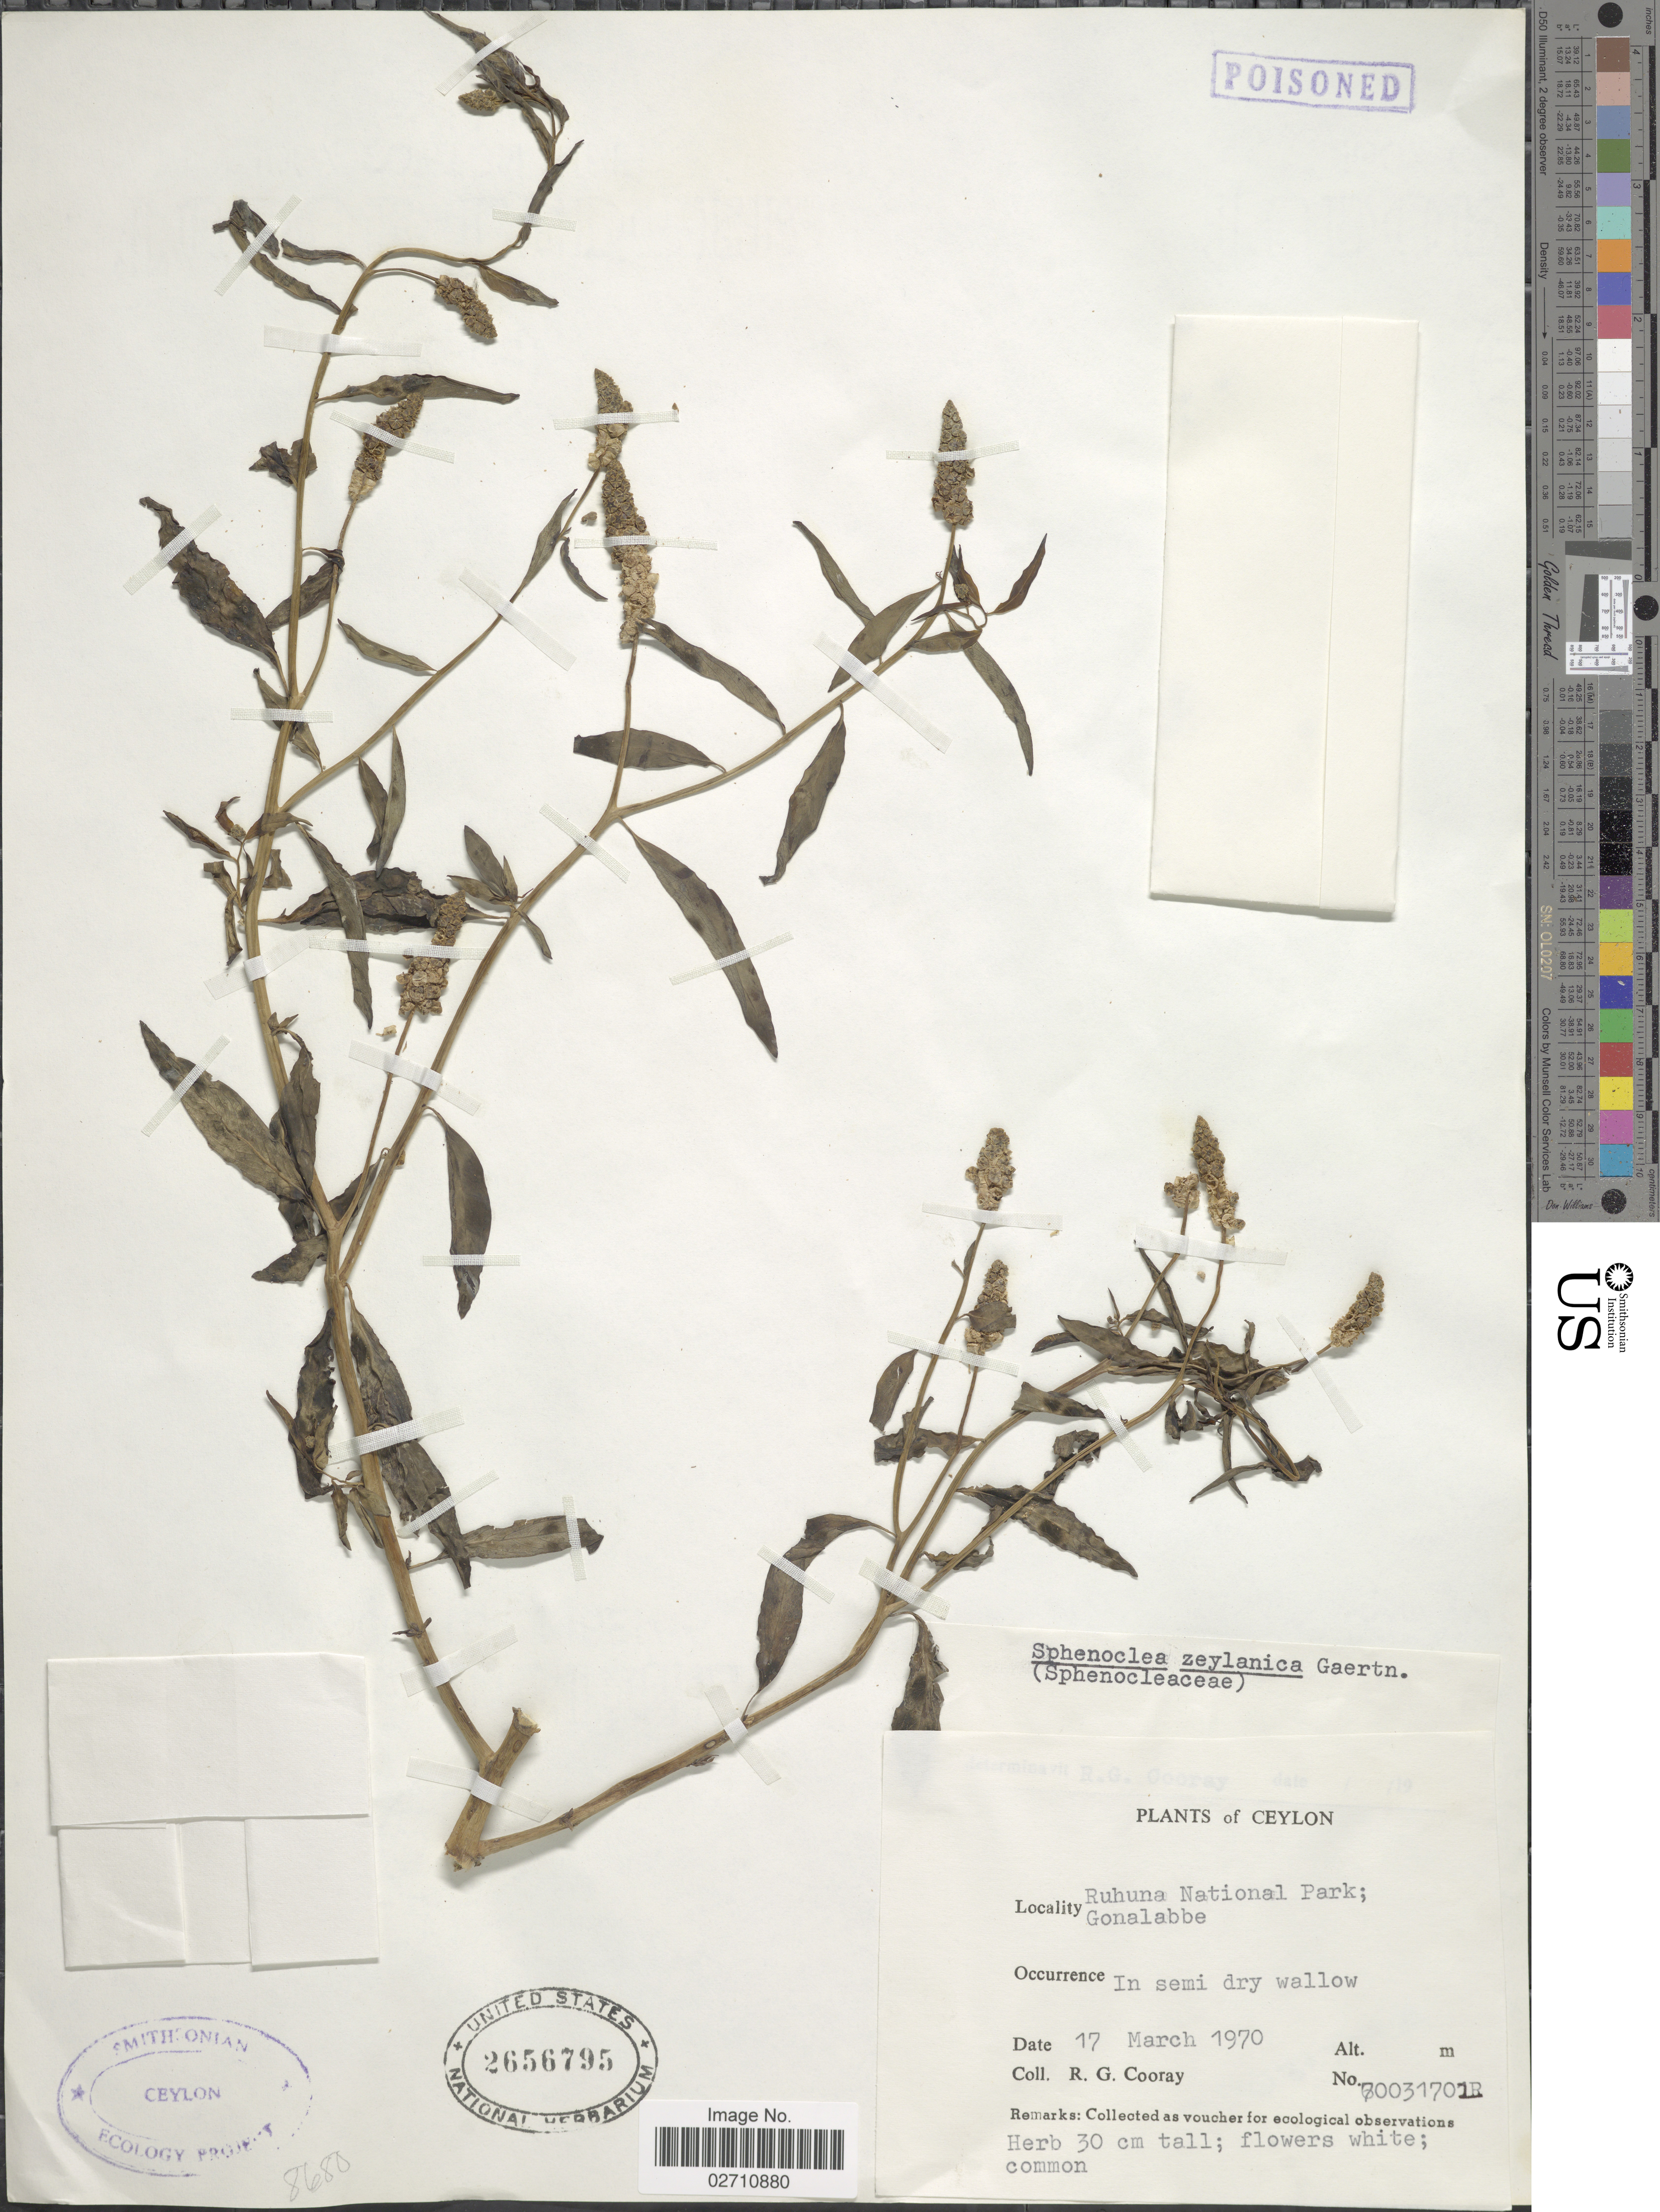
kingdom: Plantae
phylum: Tracheophyta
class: Magnoliopsida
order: Solanales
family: Sphenocleaceae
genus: Sphenoclea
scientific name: Sphenoclea zeylanica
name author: Gaertn.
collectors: R. Cooray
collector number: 70031701R*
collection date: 1970-03-17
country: Sri Lanka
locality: Ceylon. Ruhuna National Park; Gonalabbe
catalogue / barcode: US 2656795